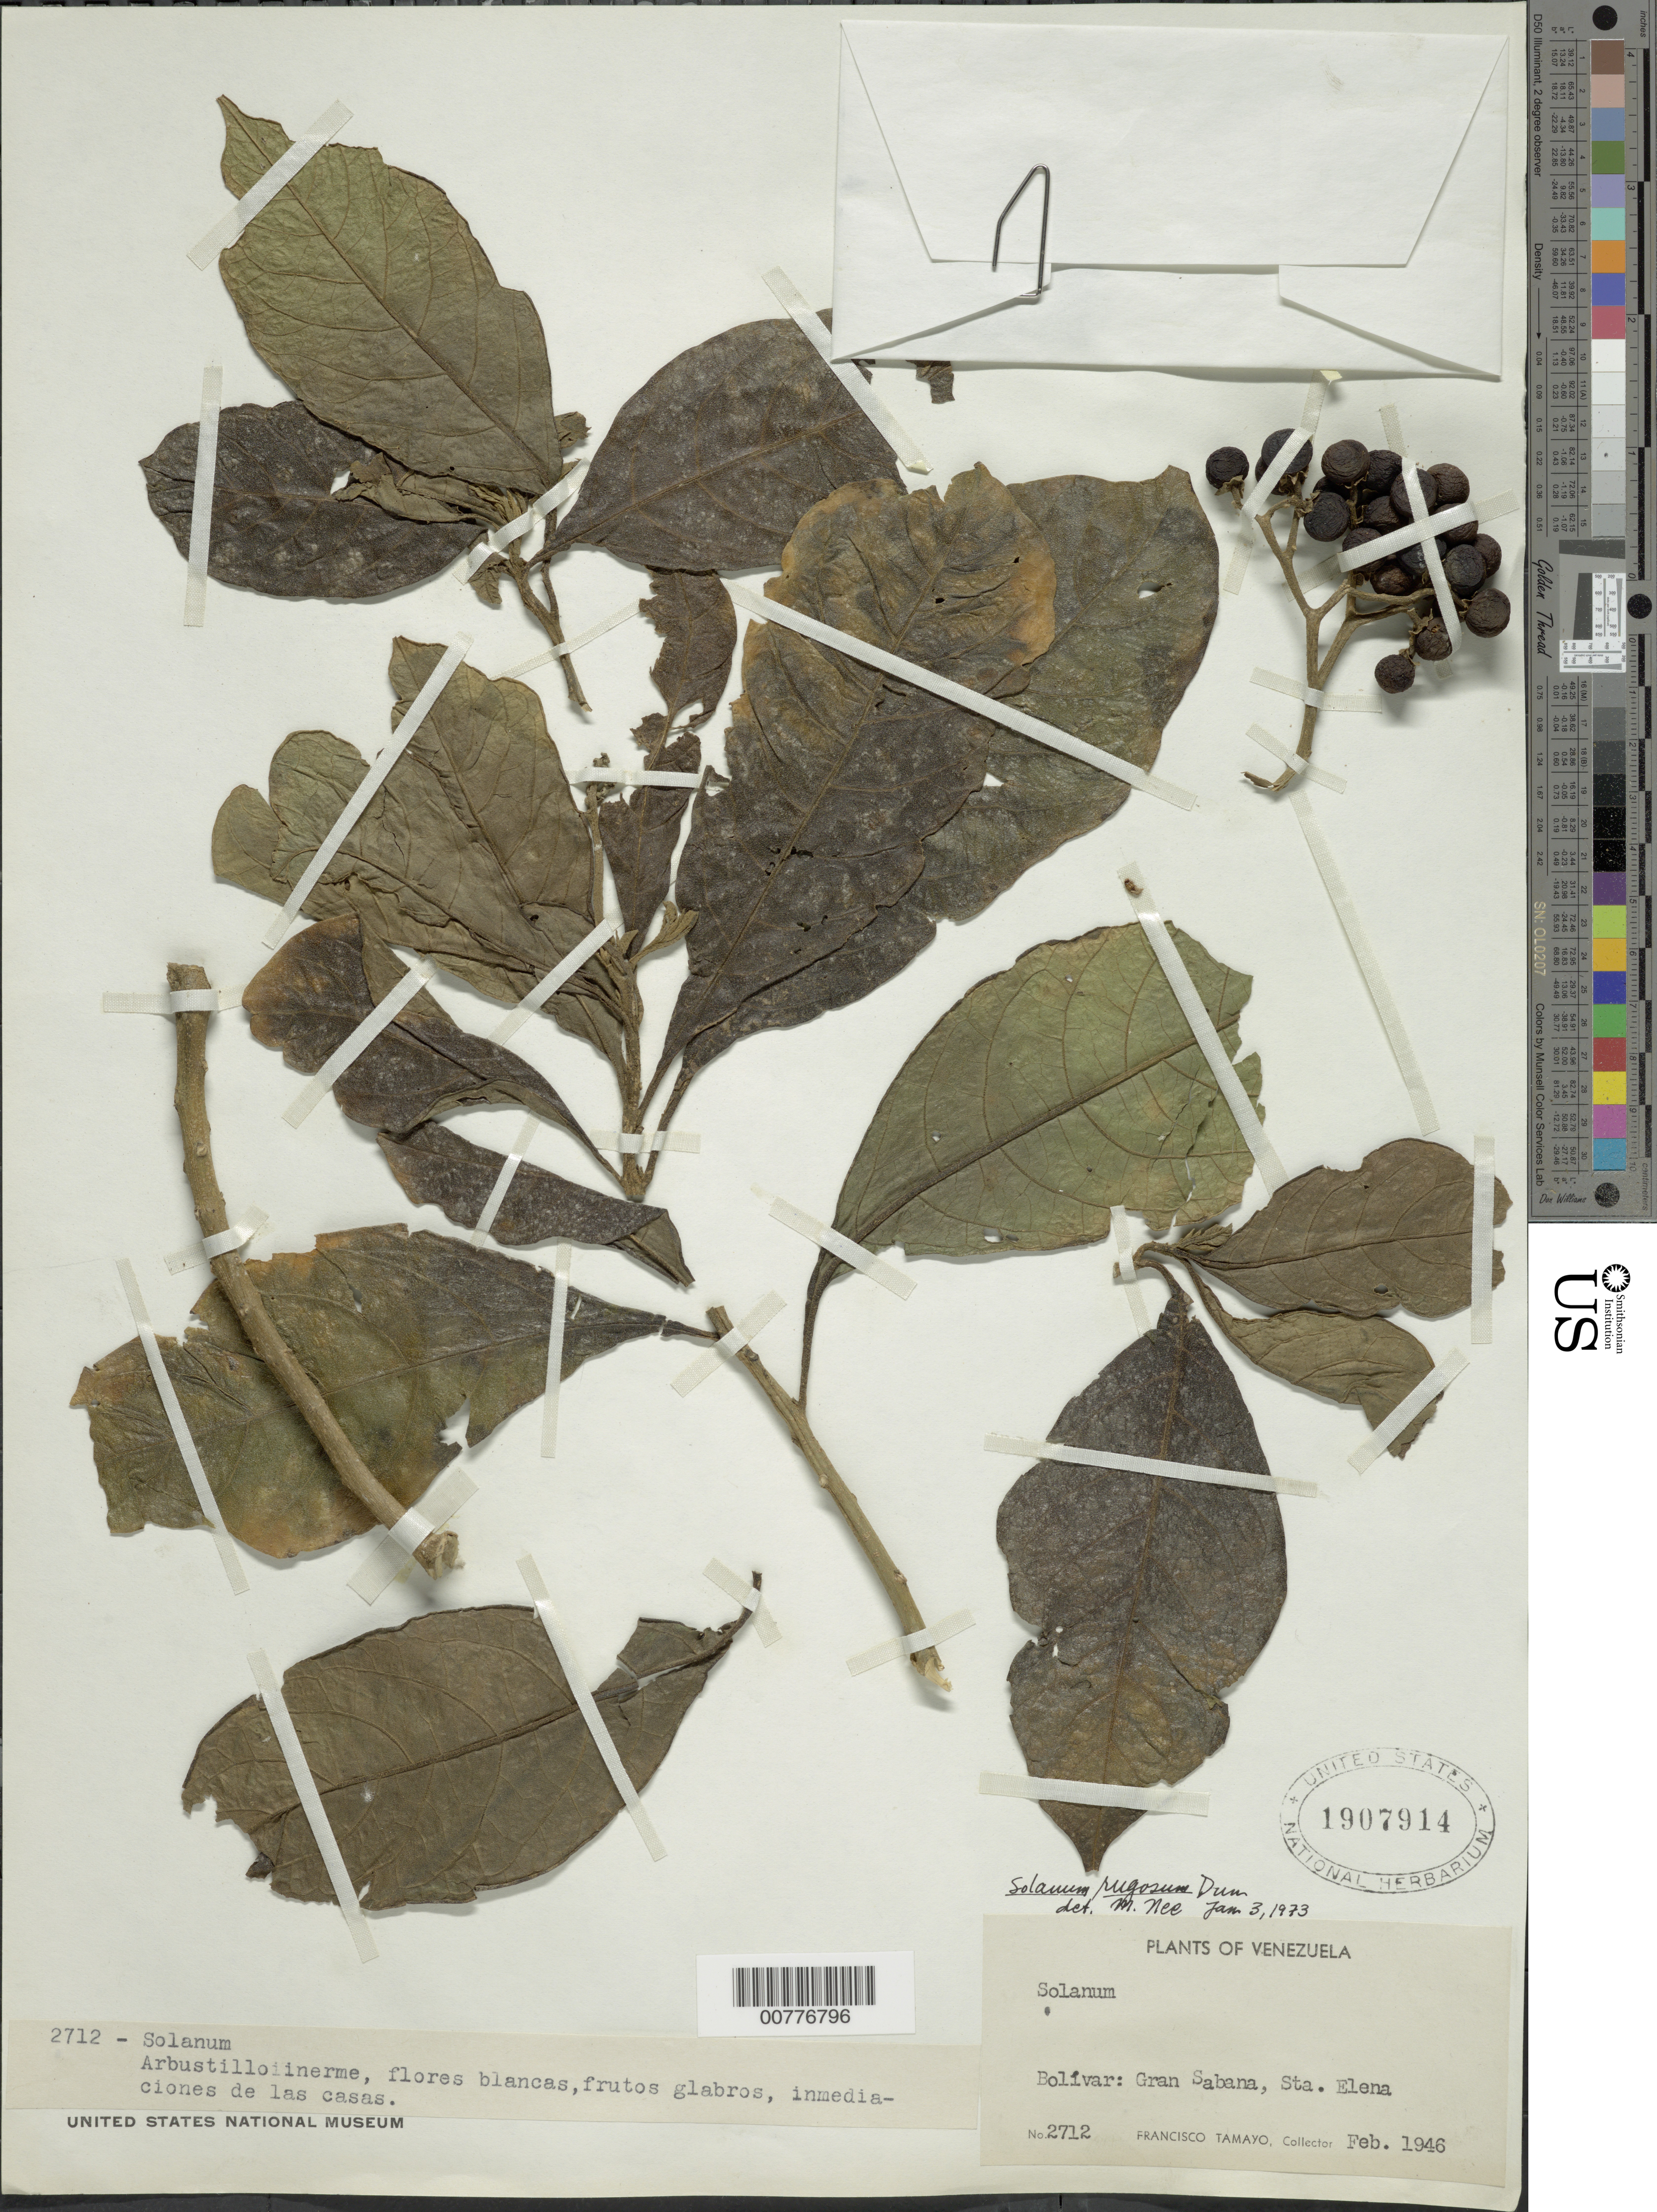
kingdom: Plantae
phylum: Tracheophyta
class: Magnoliopsida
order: Solanales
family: Solanaceae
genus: Solanum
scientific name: Solanum rugosum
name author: Dunal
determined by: Nee, Michael H.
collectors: F. Tamayo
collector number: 2712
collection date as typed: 2 Feb 1946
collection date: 1946-02-02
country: Venezuela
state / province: Bolívar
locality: Gran Sabana, Sta. Elena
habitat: Inmediaciones de las casas.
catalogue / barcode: US 1907914